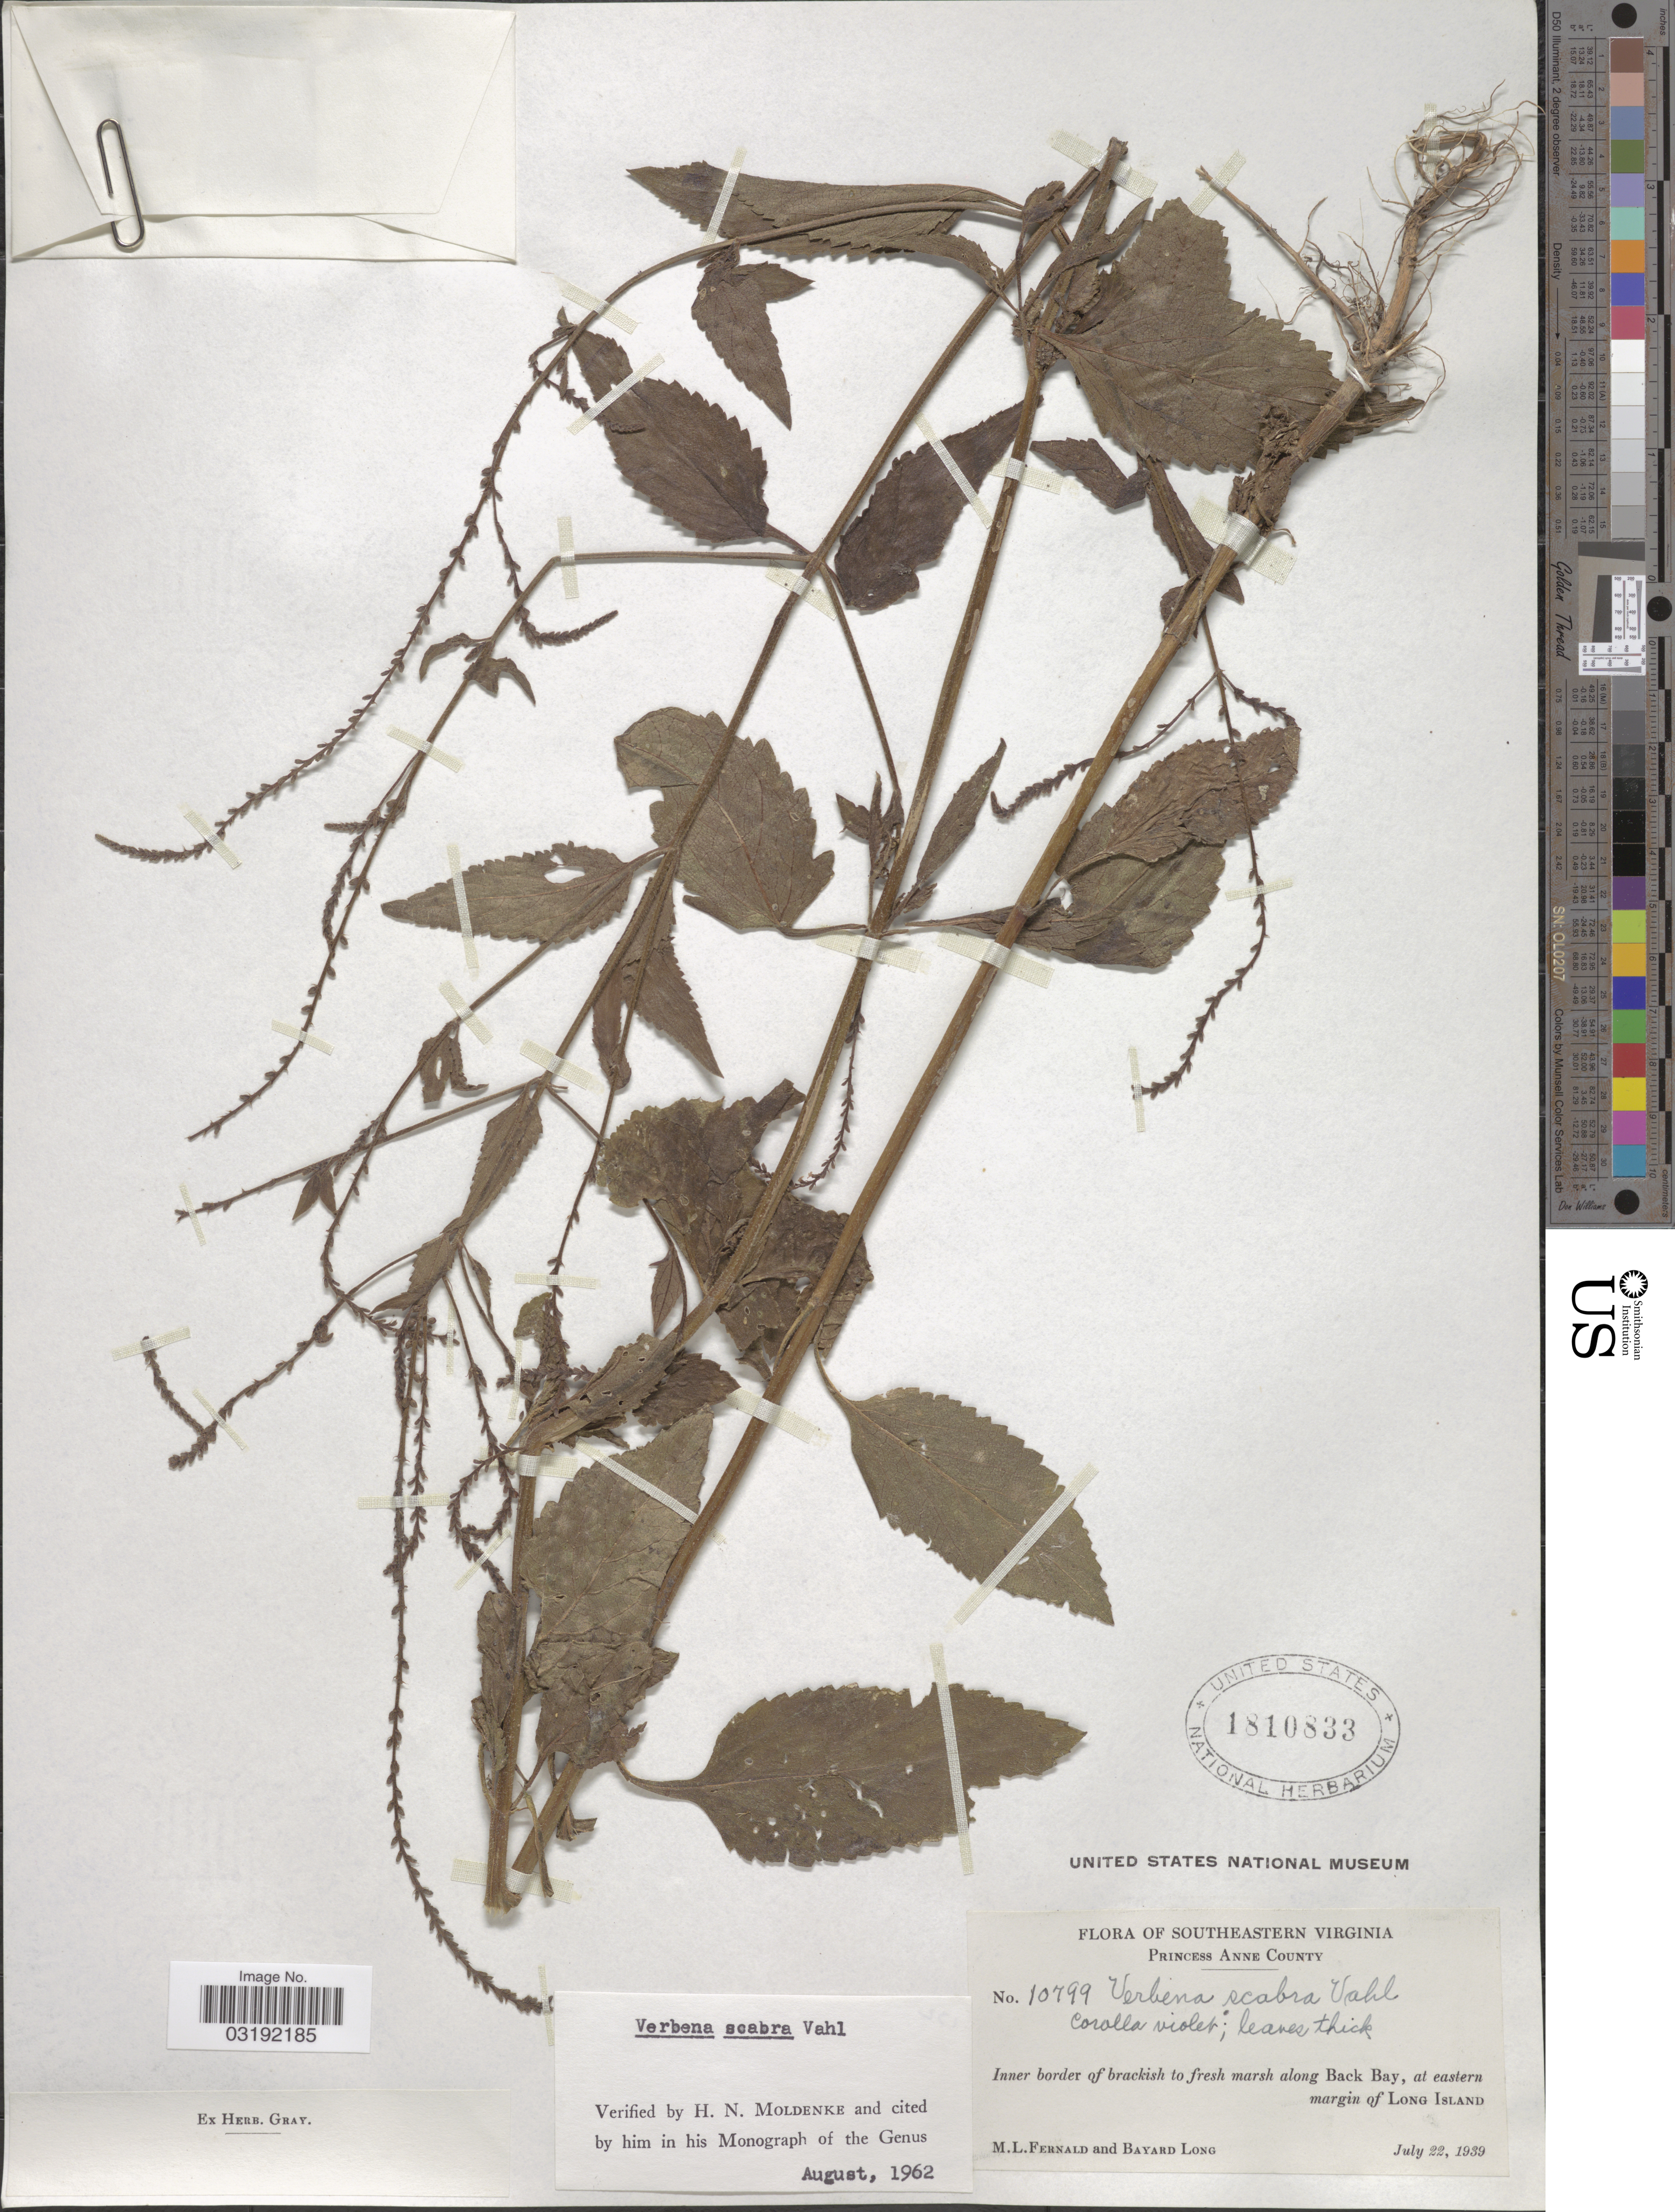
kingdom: Plantae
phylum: Tracheophyta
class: Magnoliopsida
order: Lamiales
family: Verbenaceae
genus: Verbena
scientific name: Verbena scabra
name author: Vahl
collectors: M. L. Fernald & B. Long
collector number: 10799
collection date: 1939-07-22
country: United States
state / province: Virginia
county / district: City of Virginia Beach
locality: Southeastern Virginia. Princess Anne County. Inner border of brackish to fresh marsh along Back Bay, at eastern margin of Long Island.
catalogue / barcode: US 1810833